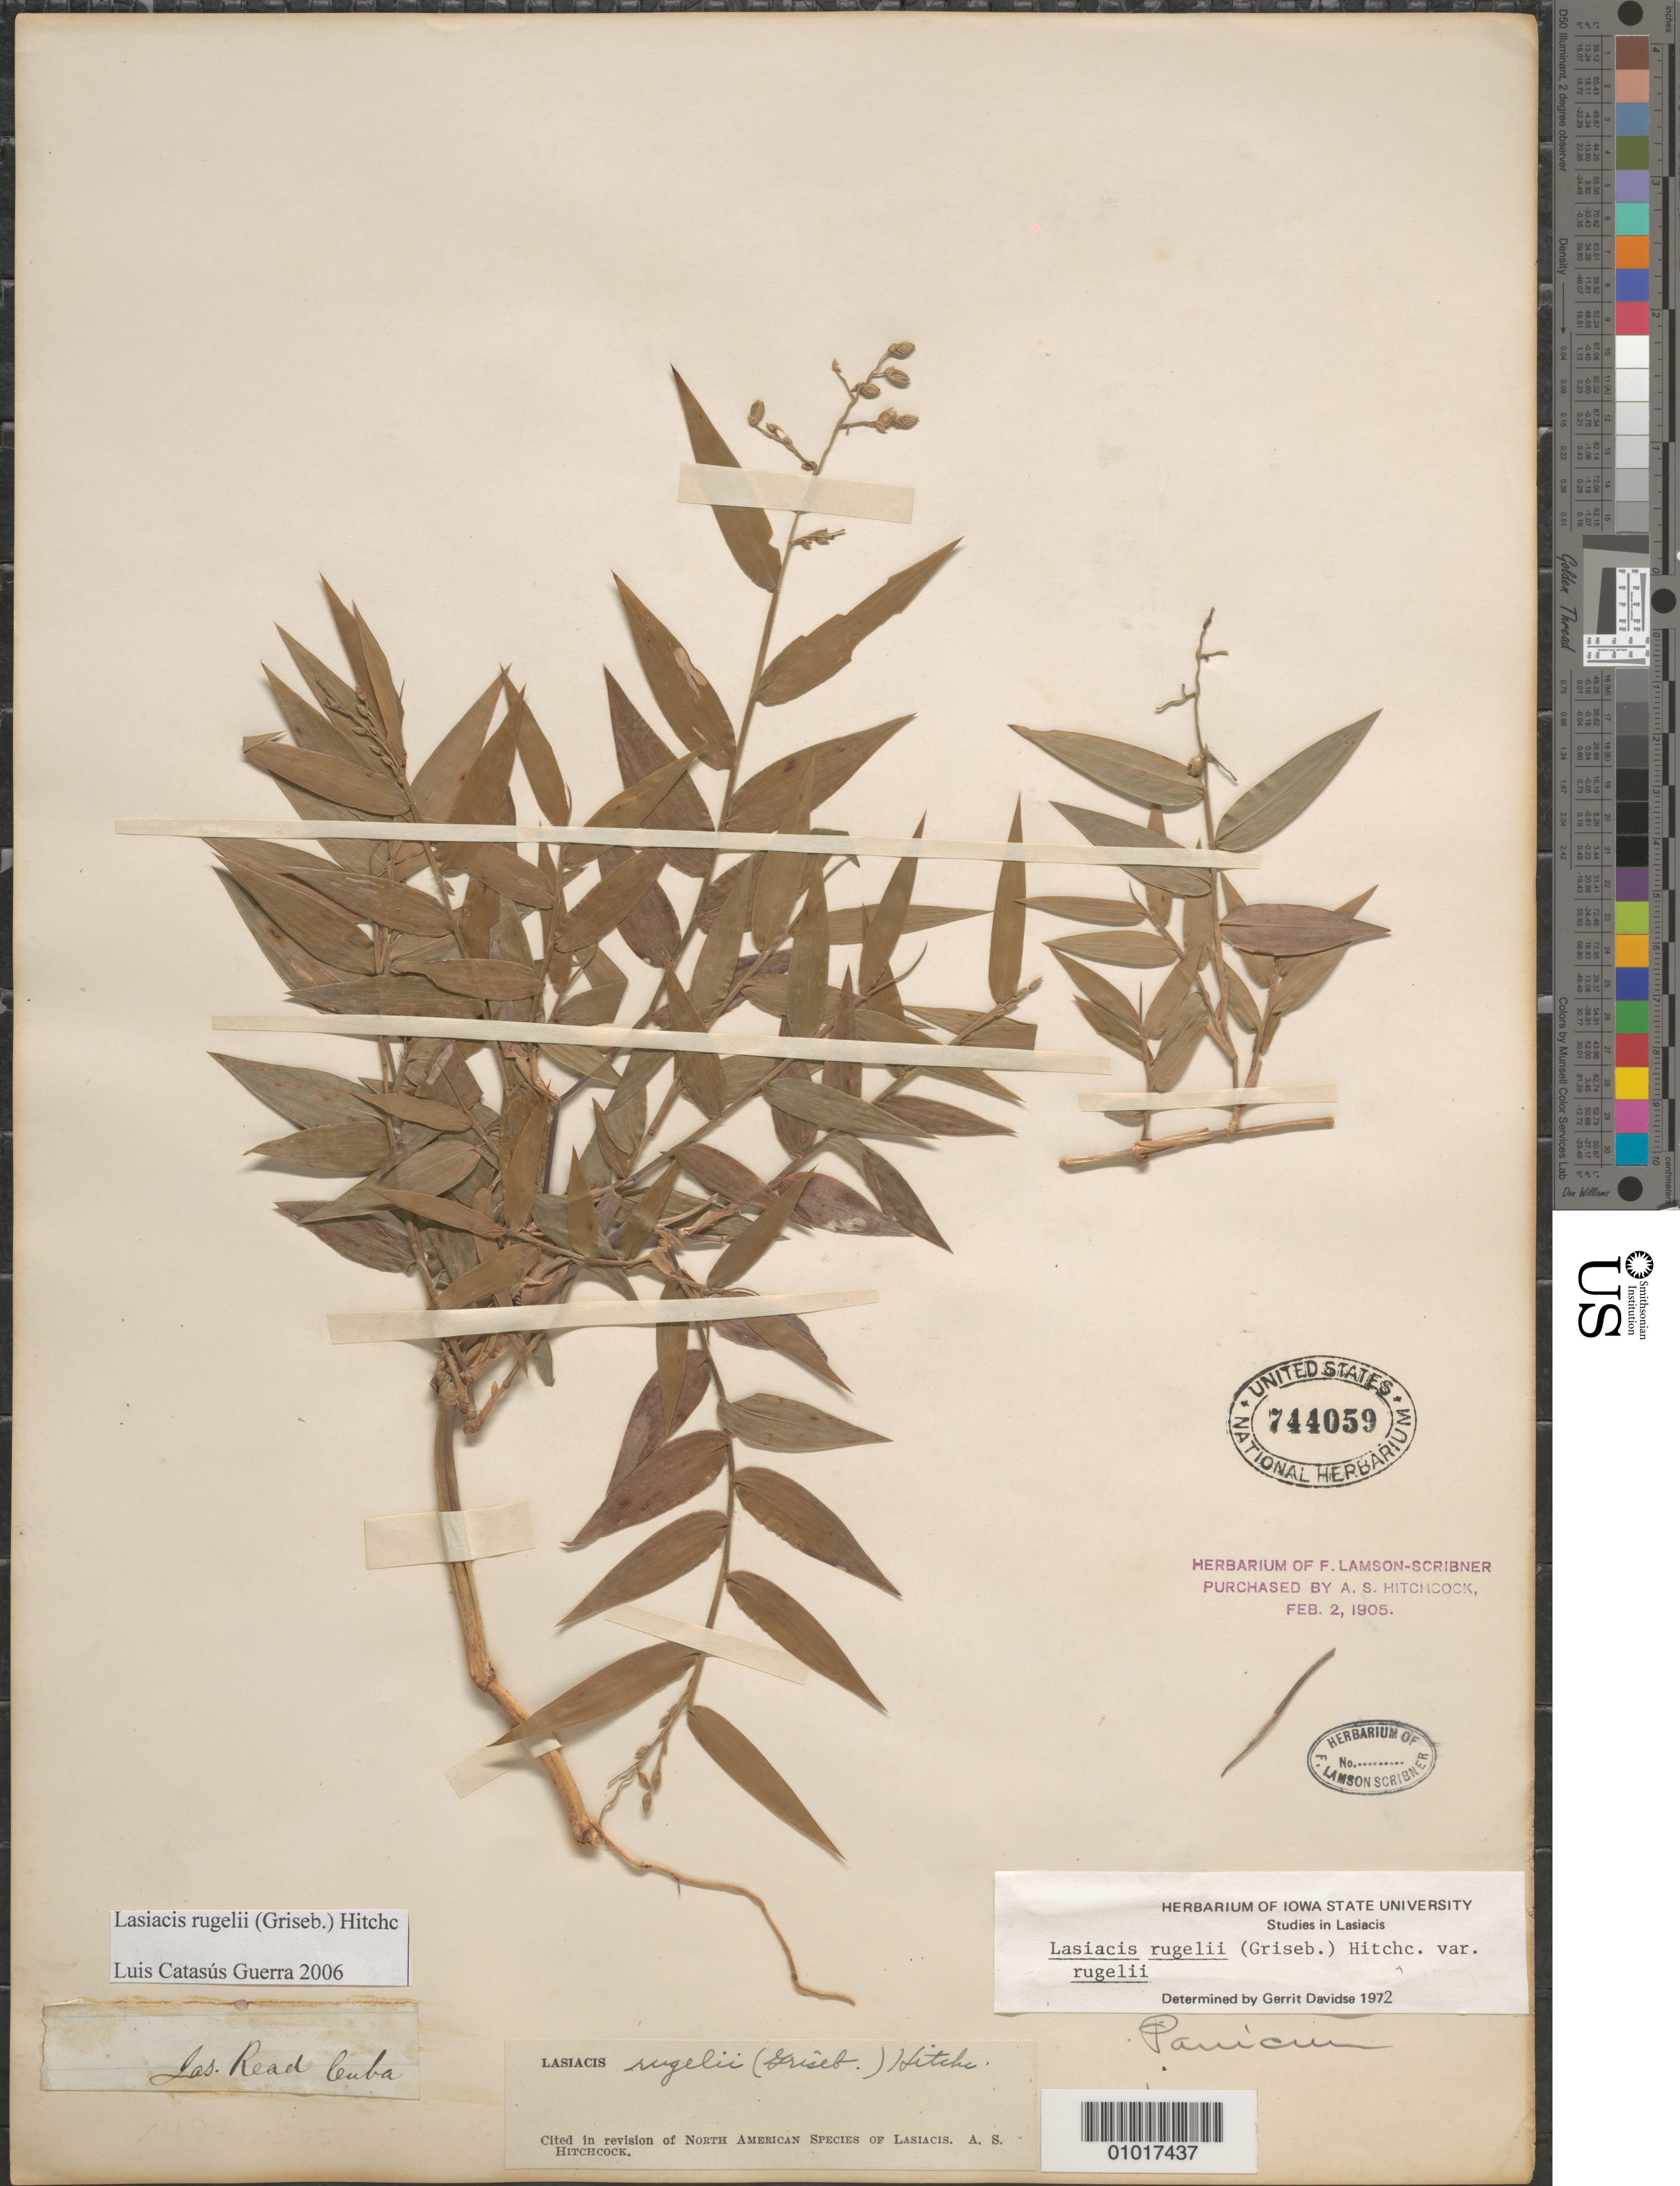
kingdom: Plantae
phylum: Tracheophyta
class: Liliopsida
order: Poales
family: Poaceae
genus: Lasiacis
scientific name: Lasiacis rugelii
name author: (Griseb.) Hitchc.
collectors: J. Reed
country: Cuba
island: Cuba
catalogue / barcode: US 744059